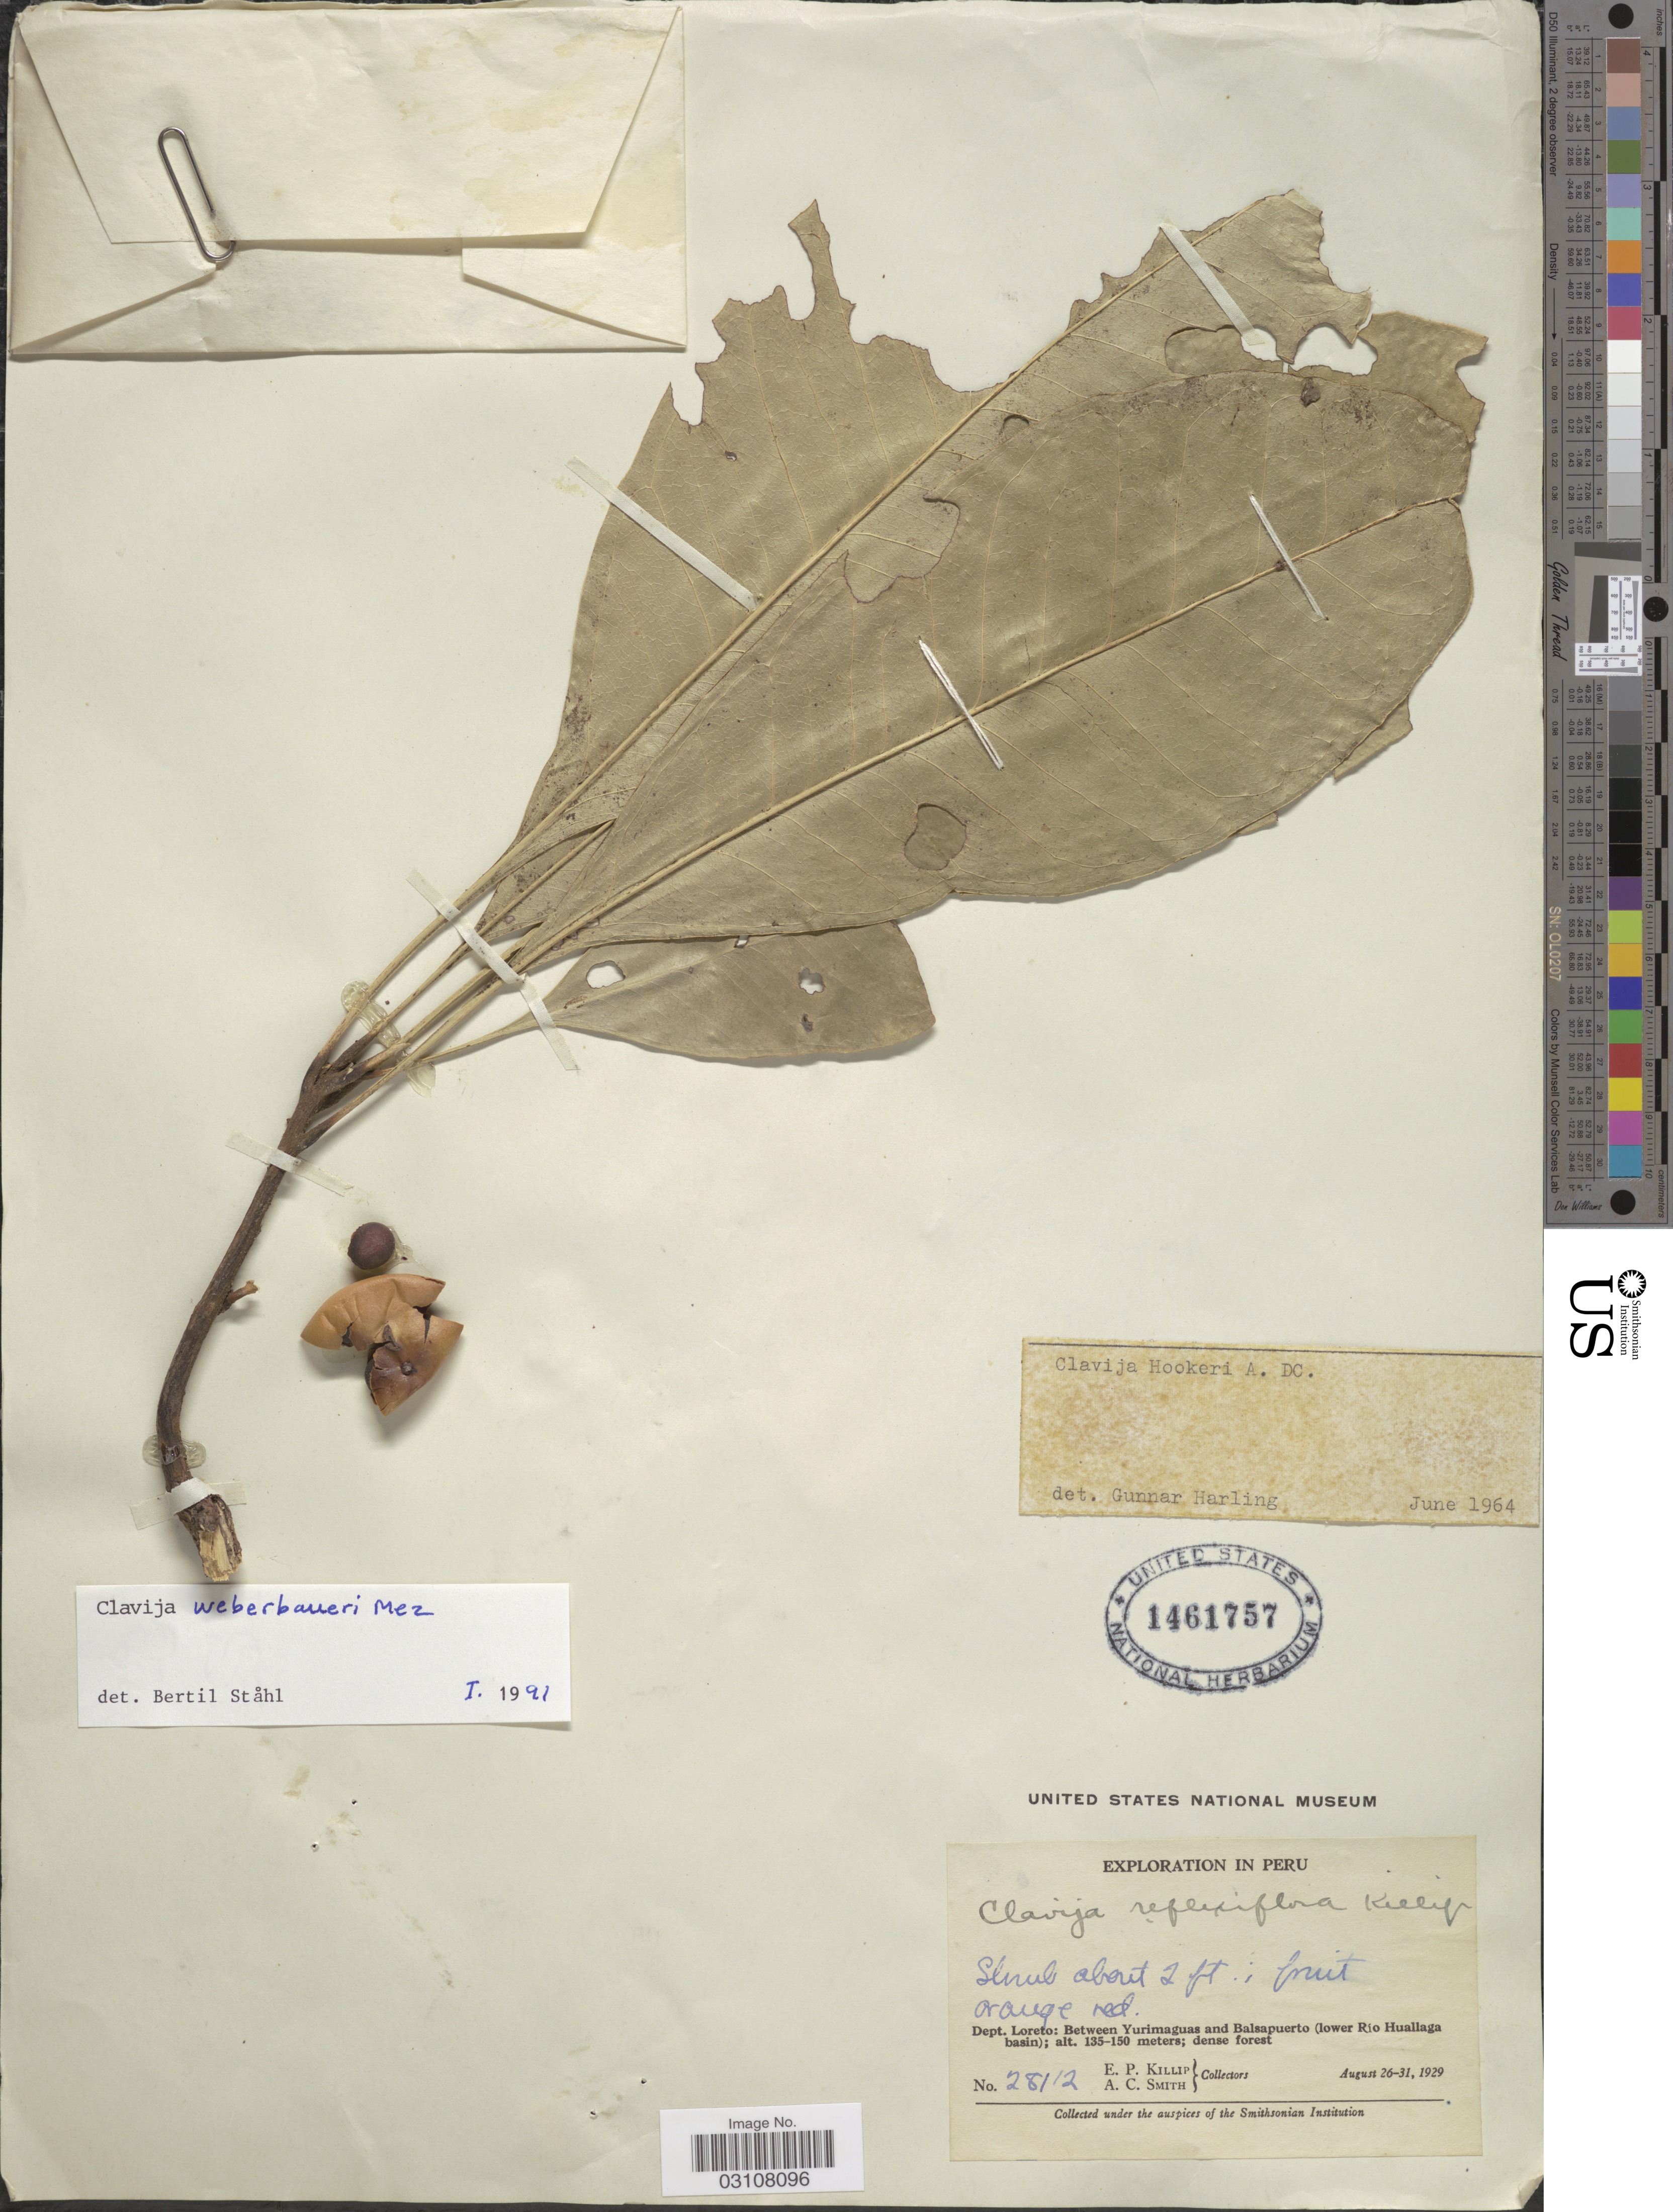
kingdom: Plantae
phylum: Tracheophyta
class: Magnoliopsida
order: Ericales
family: Primulaceae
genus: Clavija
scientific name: Clavija weberbaueri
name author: Mez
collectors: E. P. Killip & A. C. Smith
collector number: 28112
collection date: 1929-08-26/1929-08-31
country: Peru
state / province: Loreto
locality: Dept. Loreto: Between Yurimaguas and Balsapuerto (lower Río Huallaga basin).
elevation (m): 135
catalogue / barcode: US 1461757